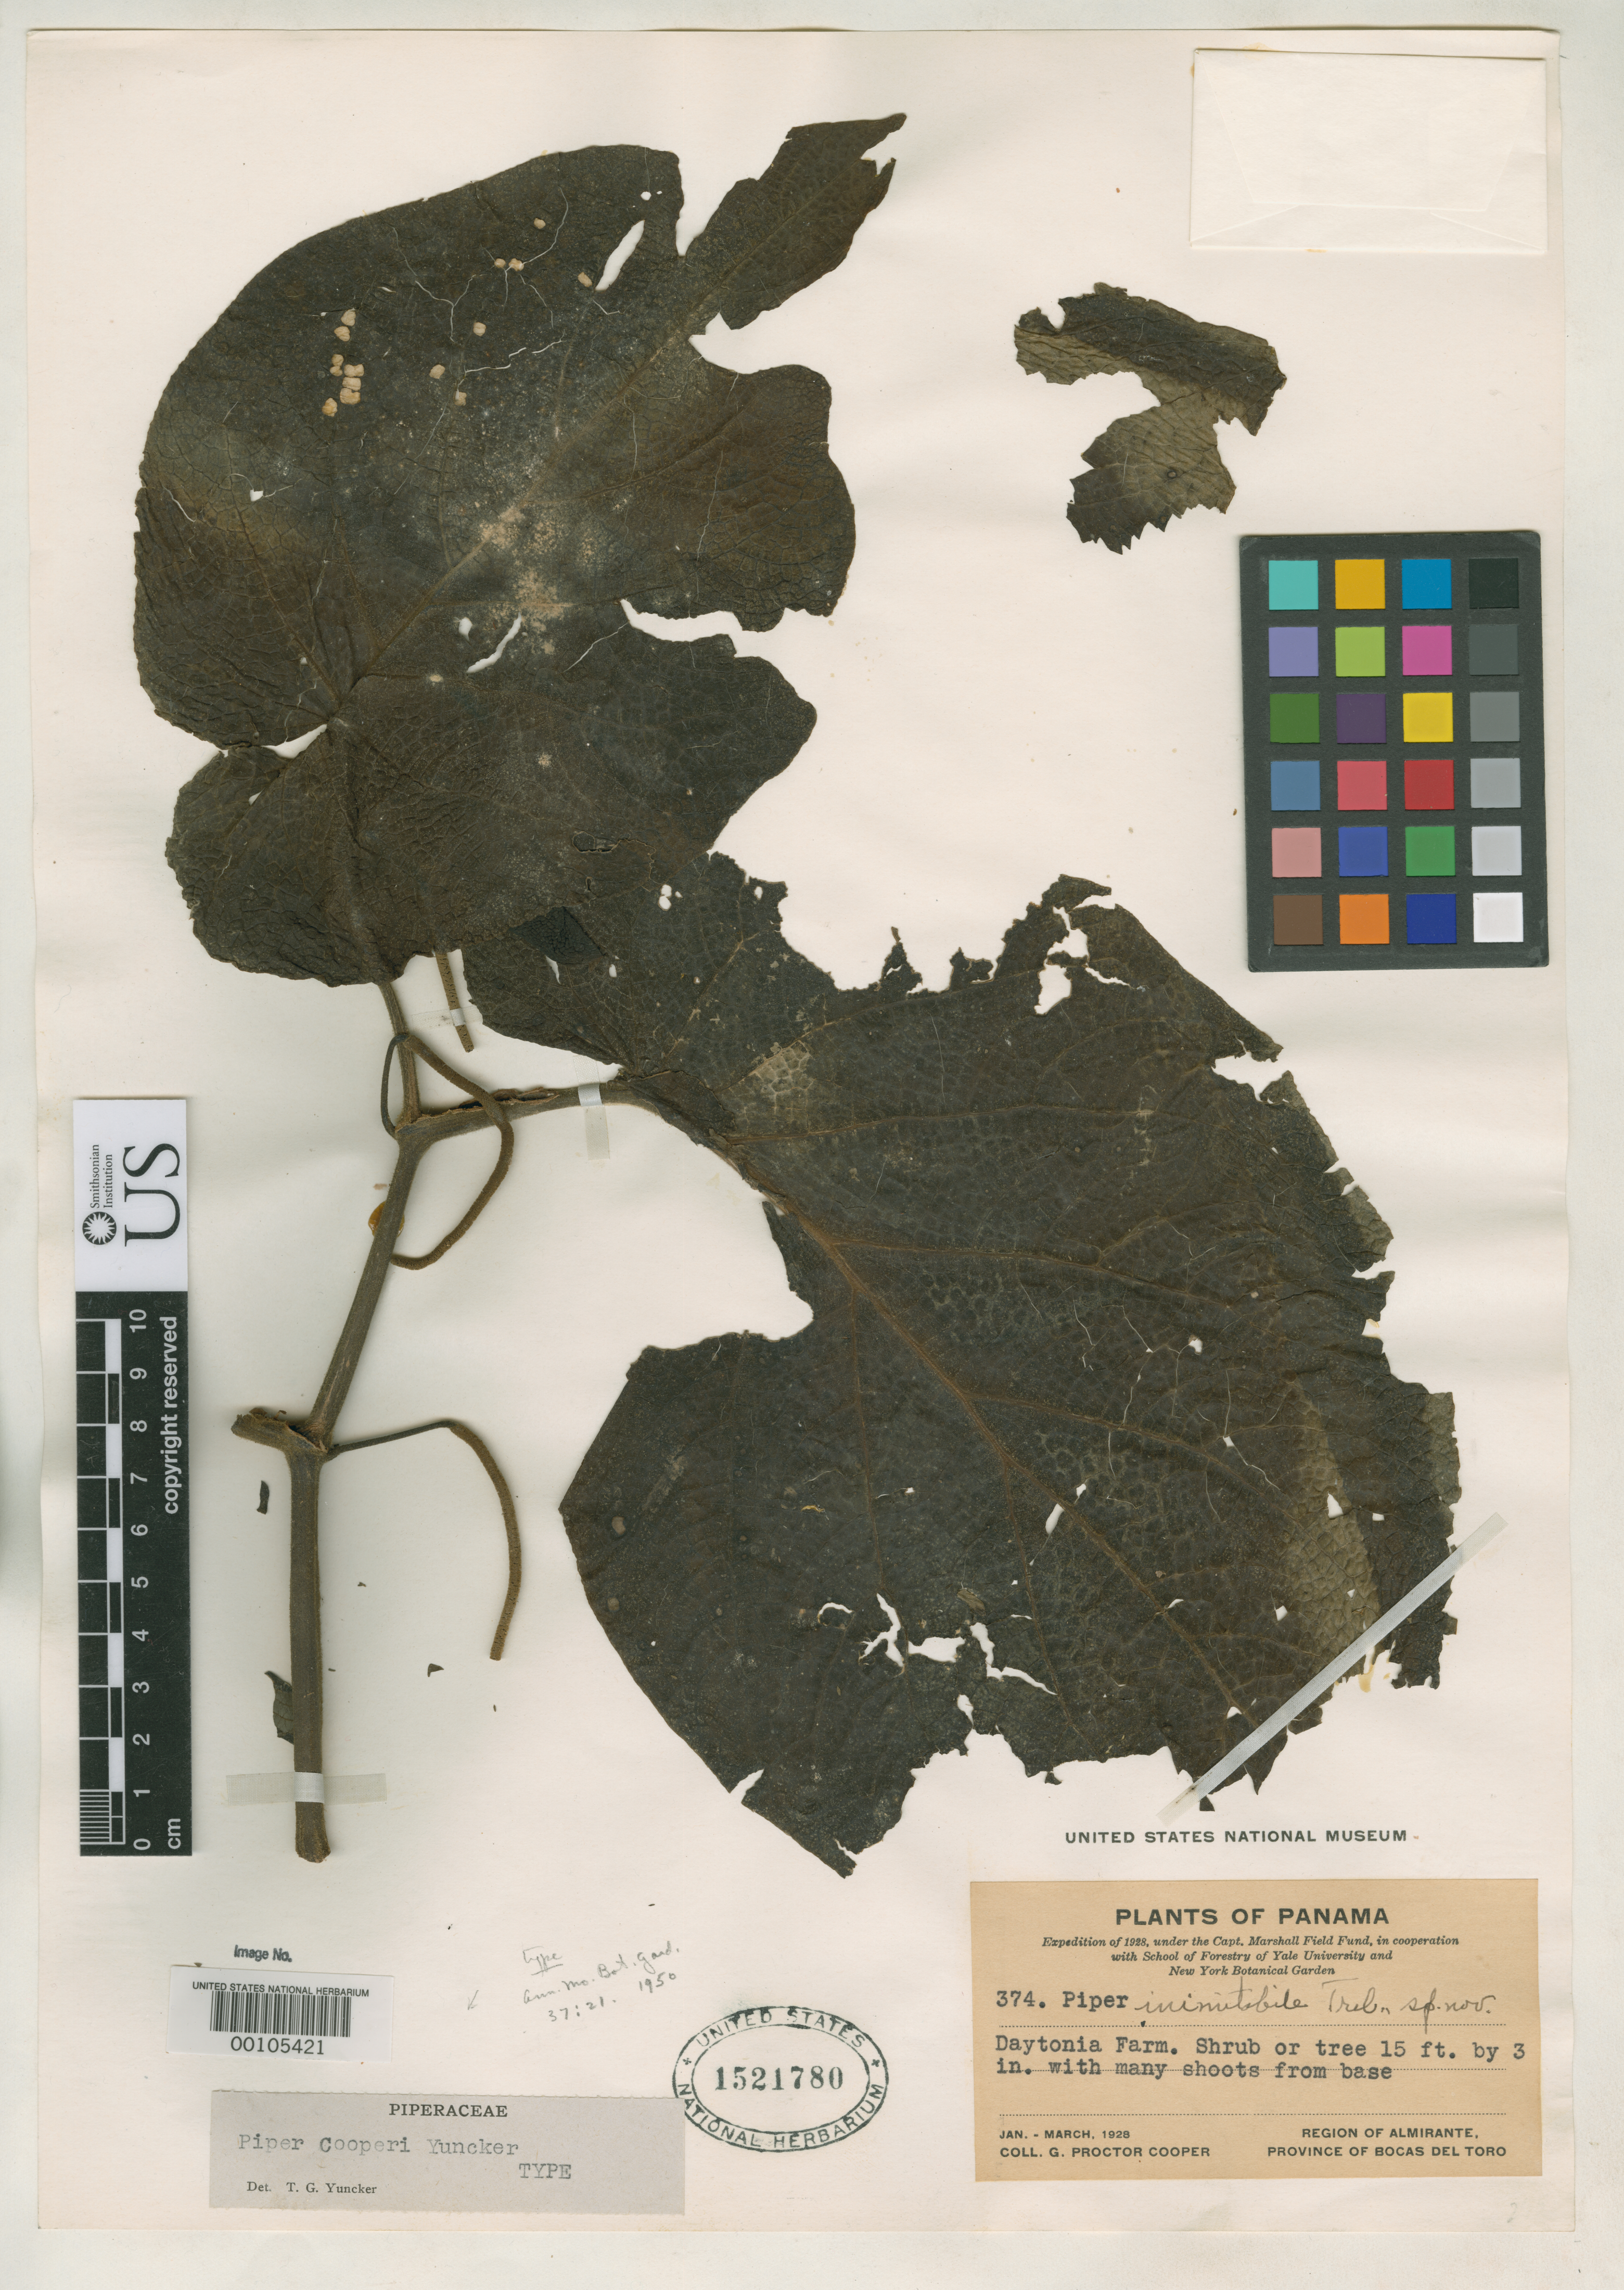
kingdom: Plantae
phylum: Tracheophyta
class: Magnoliopsida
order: Piperales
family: Piperaceae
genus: Piper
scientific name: Piper cooperi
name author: Yunck.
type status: Holotype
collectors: G. Cooper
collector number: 374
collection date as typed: Jan 1928 to -- Mar 1928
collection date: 1928-01/1928-03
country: Panama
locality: NW of Boquete towards Parque Nacional Volcan Baru.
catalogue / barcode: US 1521780